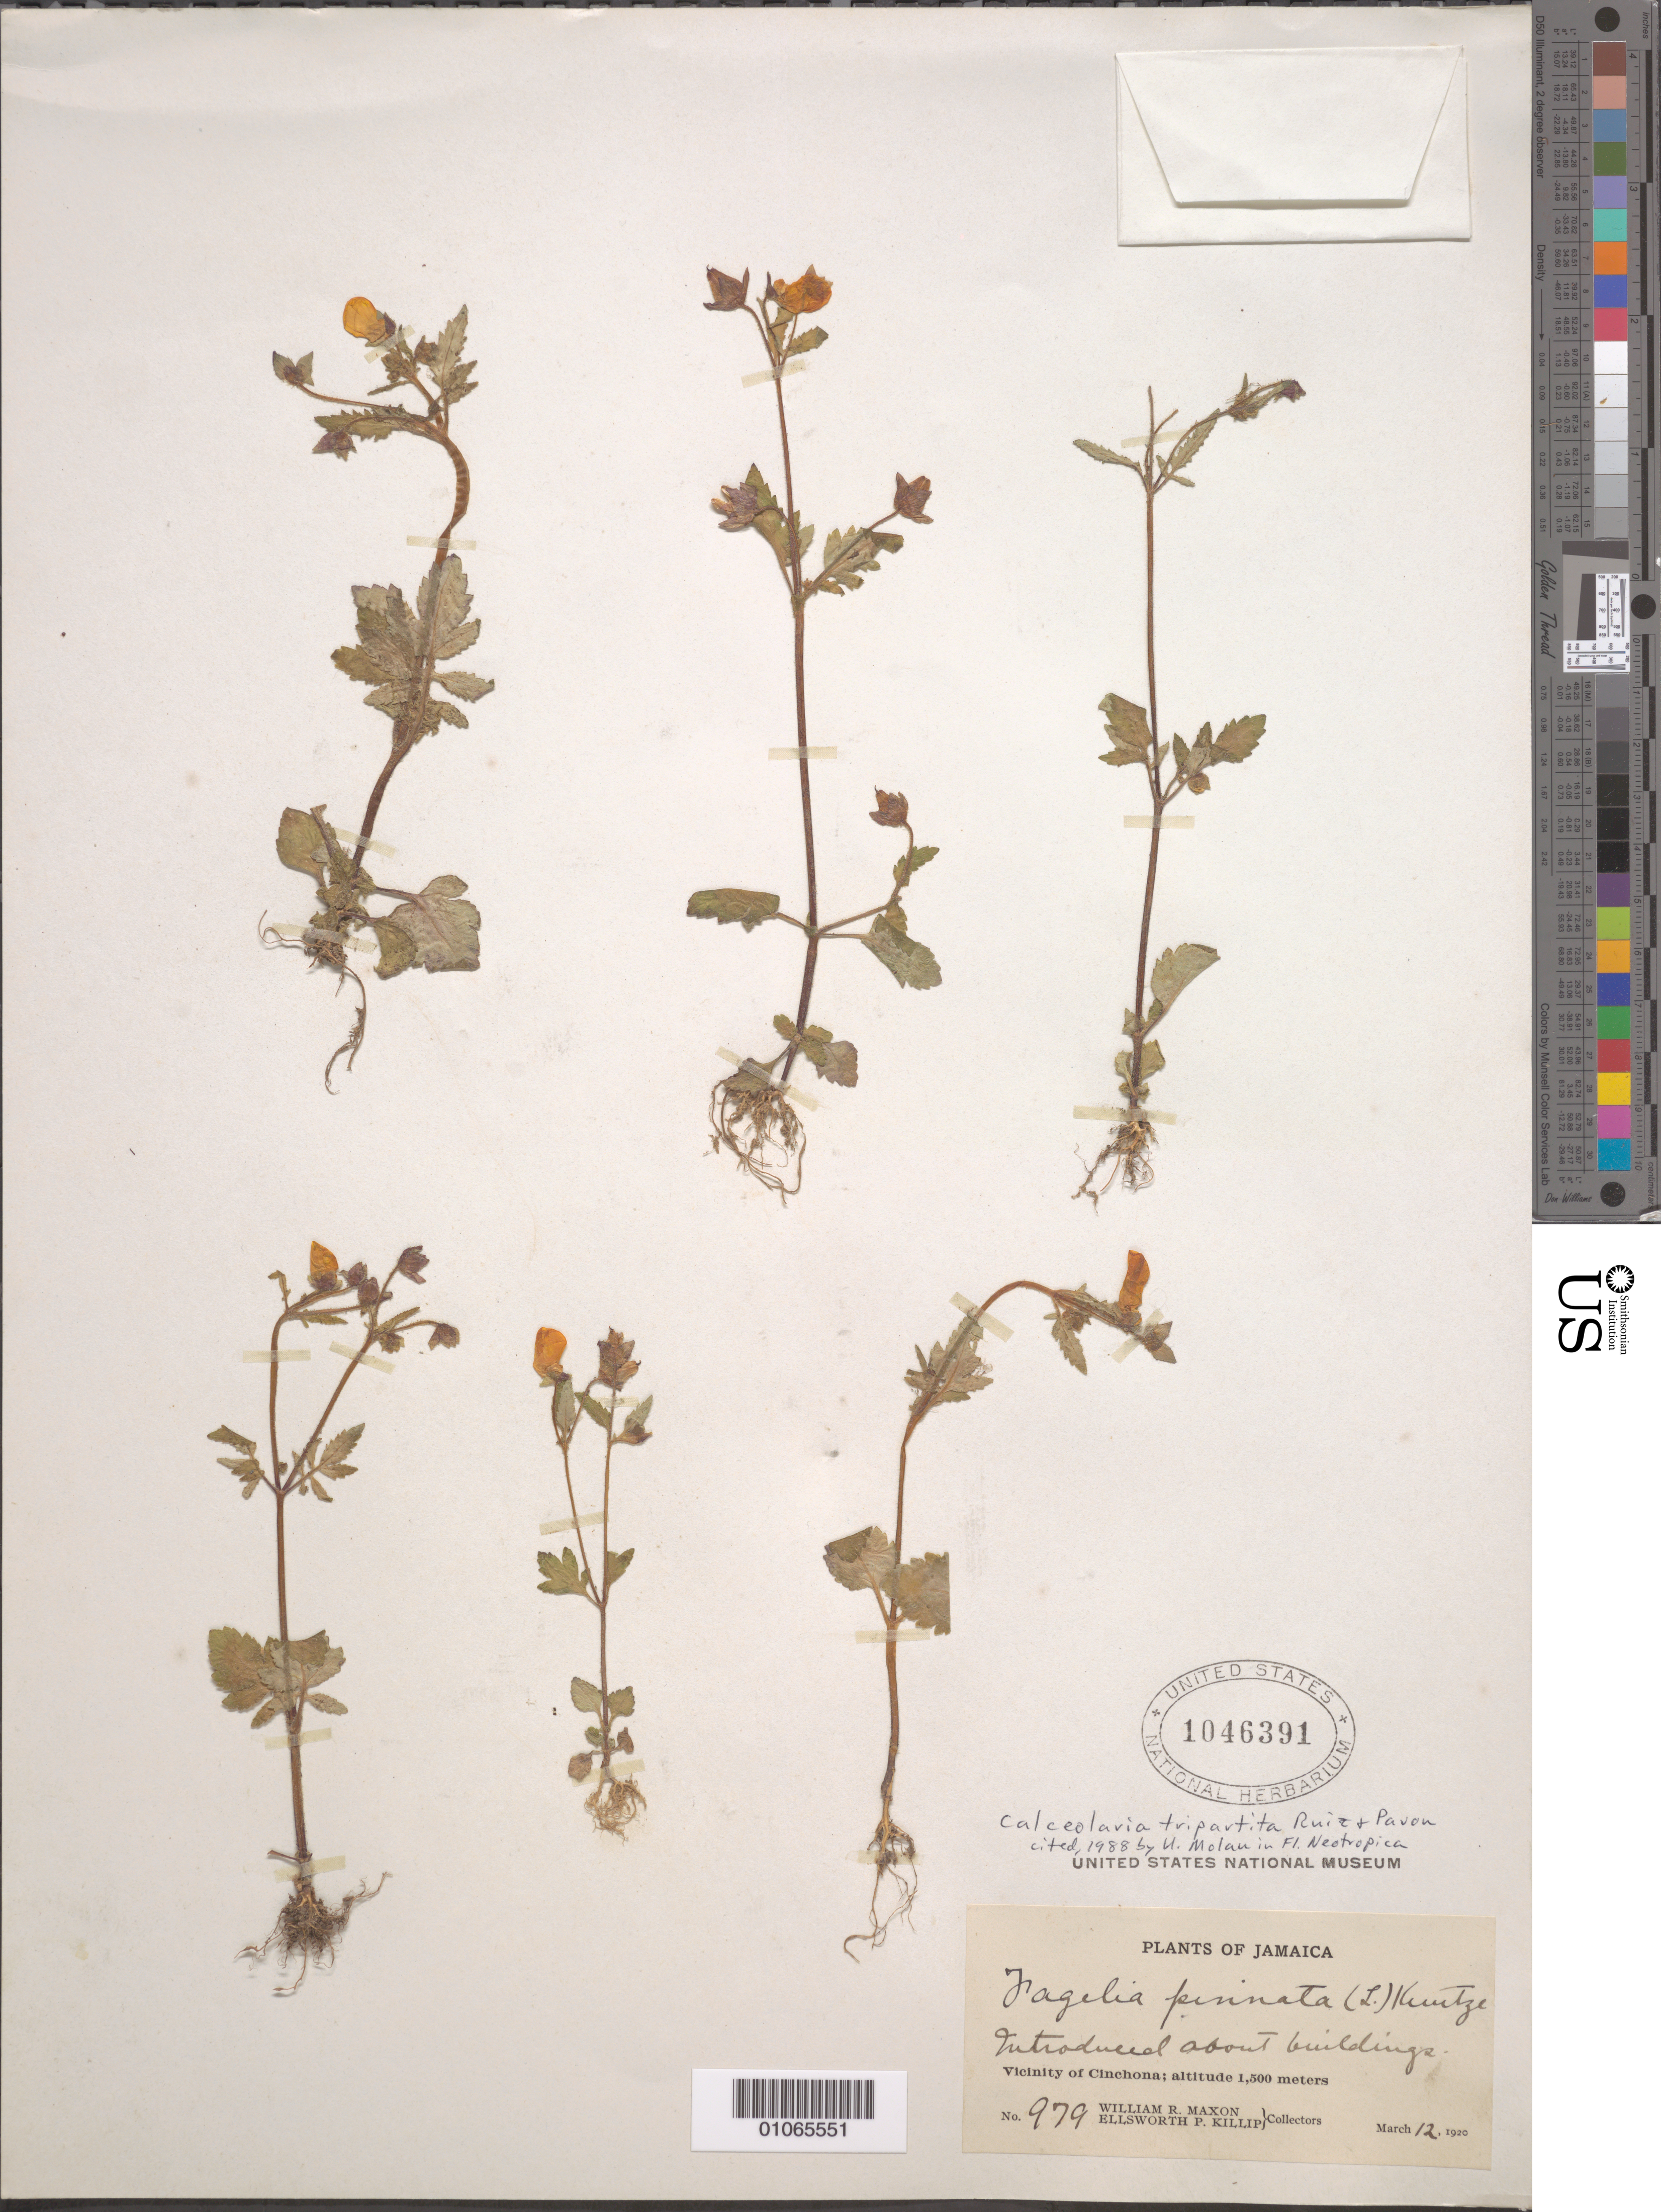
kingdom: Plantae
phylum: Tracheophyta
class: Magnoliopsida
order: Lamiales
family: Calceolariaceae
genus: Calceolaria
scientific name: Calceolaria tripartita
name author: Ruiz & Pav.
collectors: W. R. Maxon & E. P. Killip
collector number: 979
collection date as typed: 12 Mar 1920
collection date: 1920-03-12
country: Jamaica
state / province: Saint Andrew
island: Jamaica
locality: Vicinity of Cinchona.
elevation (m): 1500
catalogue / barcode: US 1046391